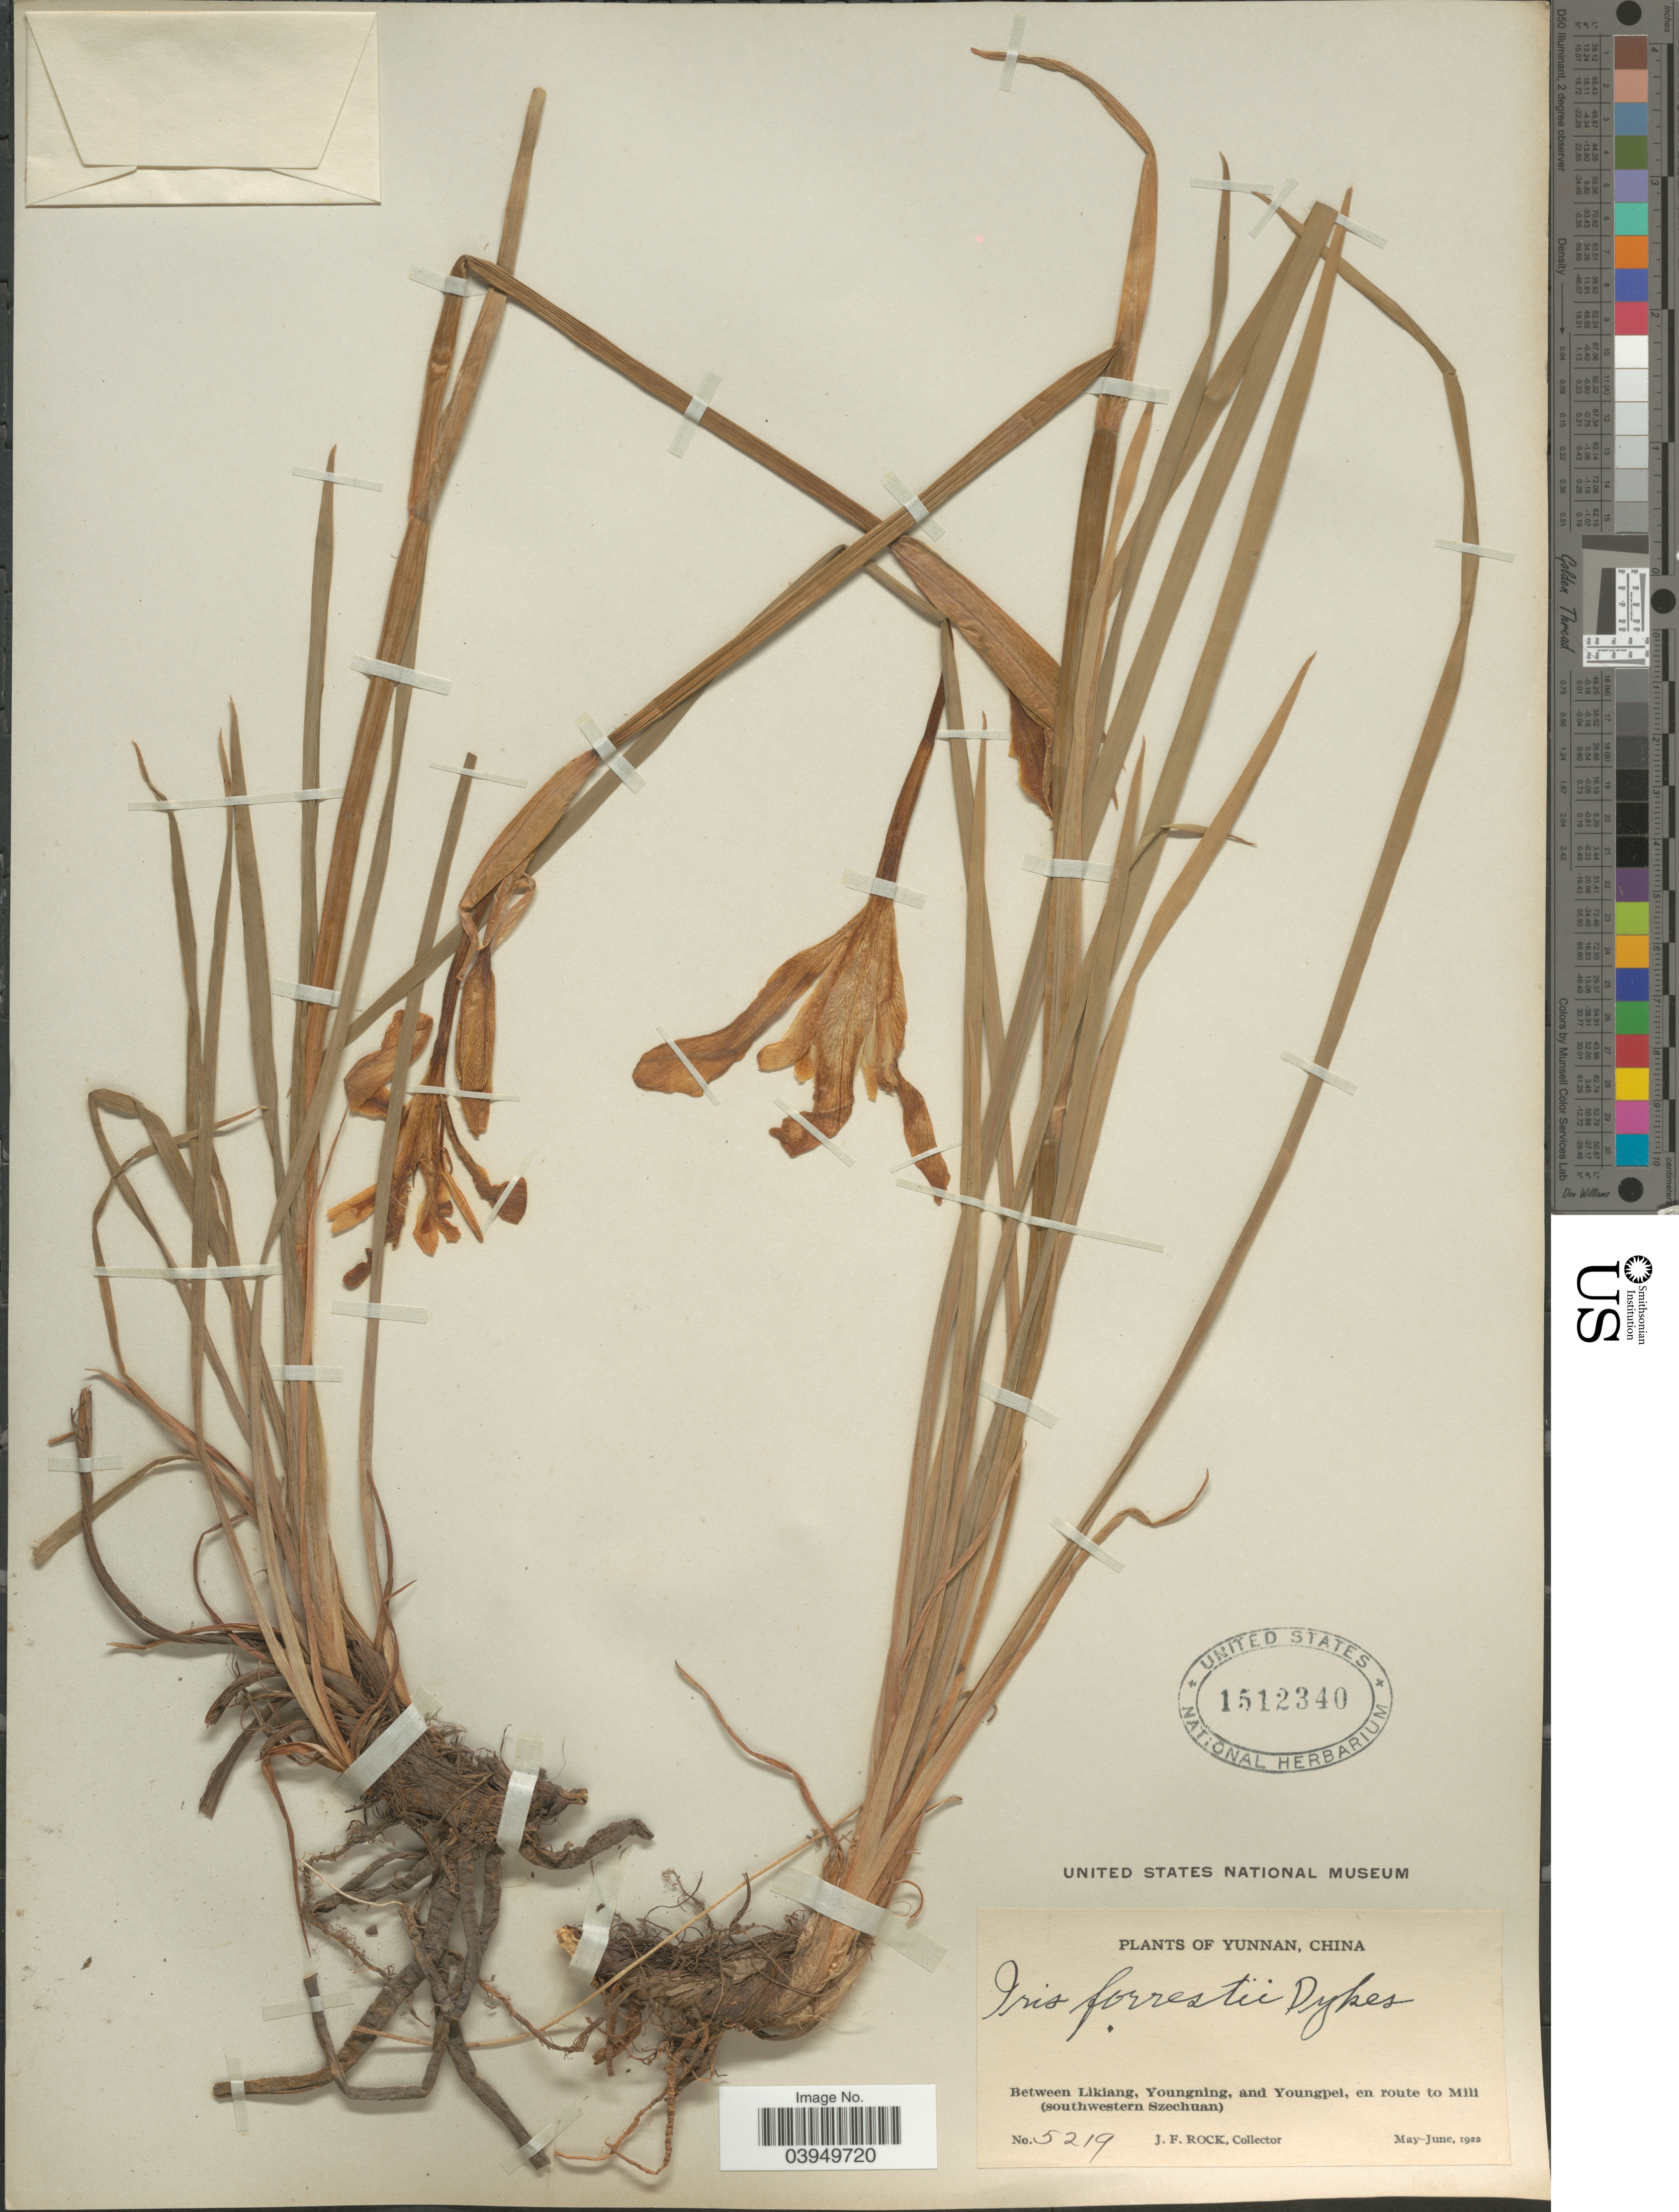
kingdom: Plantae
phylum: Tracheophyta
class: Liliopsida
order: Asparagales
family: Iridaceae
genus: Iris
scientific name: Iris forrestii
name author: Dykes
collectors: J. Rock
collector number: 5219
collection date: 1922-05/1922-06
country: China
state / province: Yunnan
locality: Between Likiang, Youngning, and Youngpei, en route to Mili (southwestern Szechuan).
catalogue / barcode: US 1512340